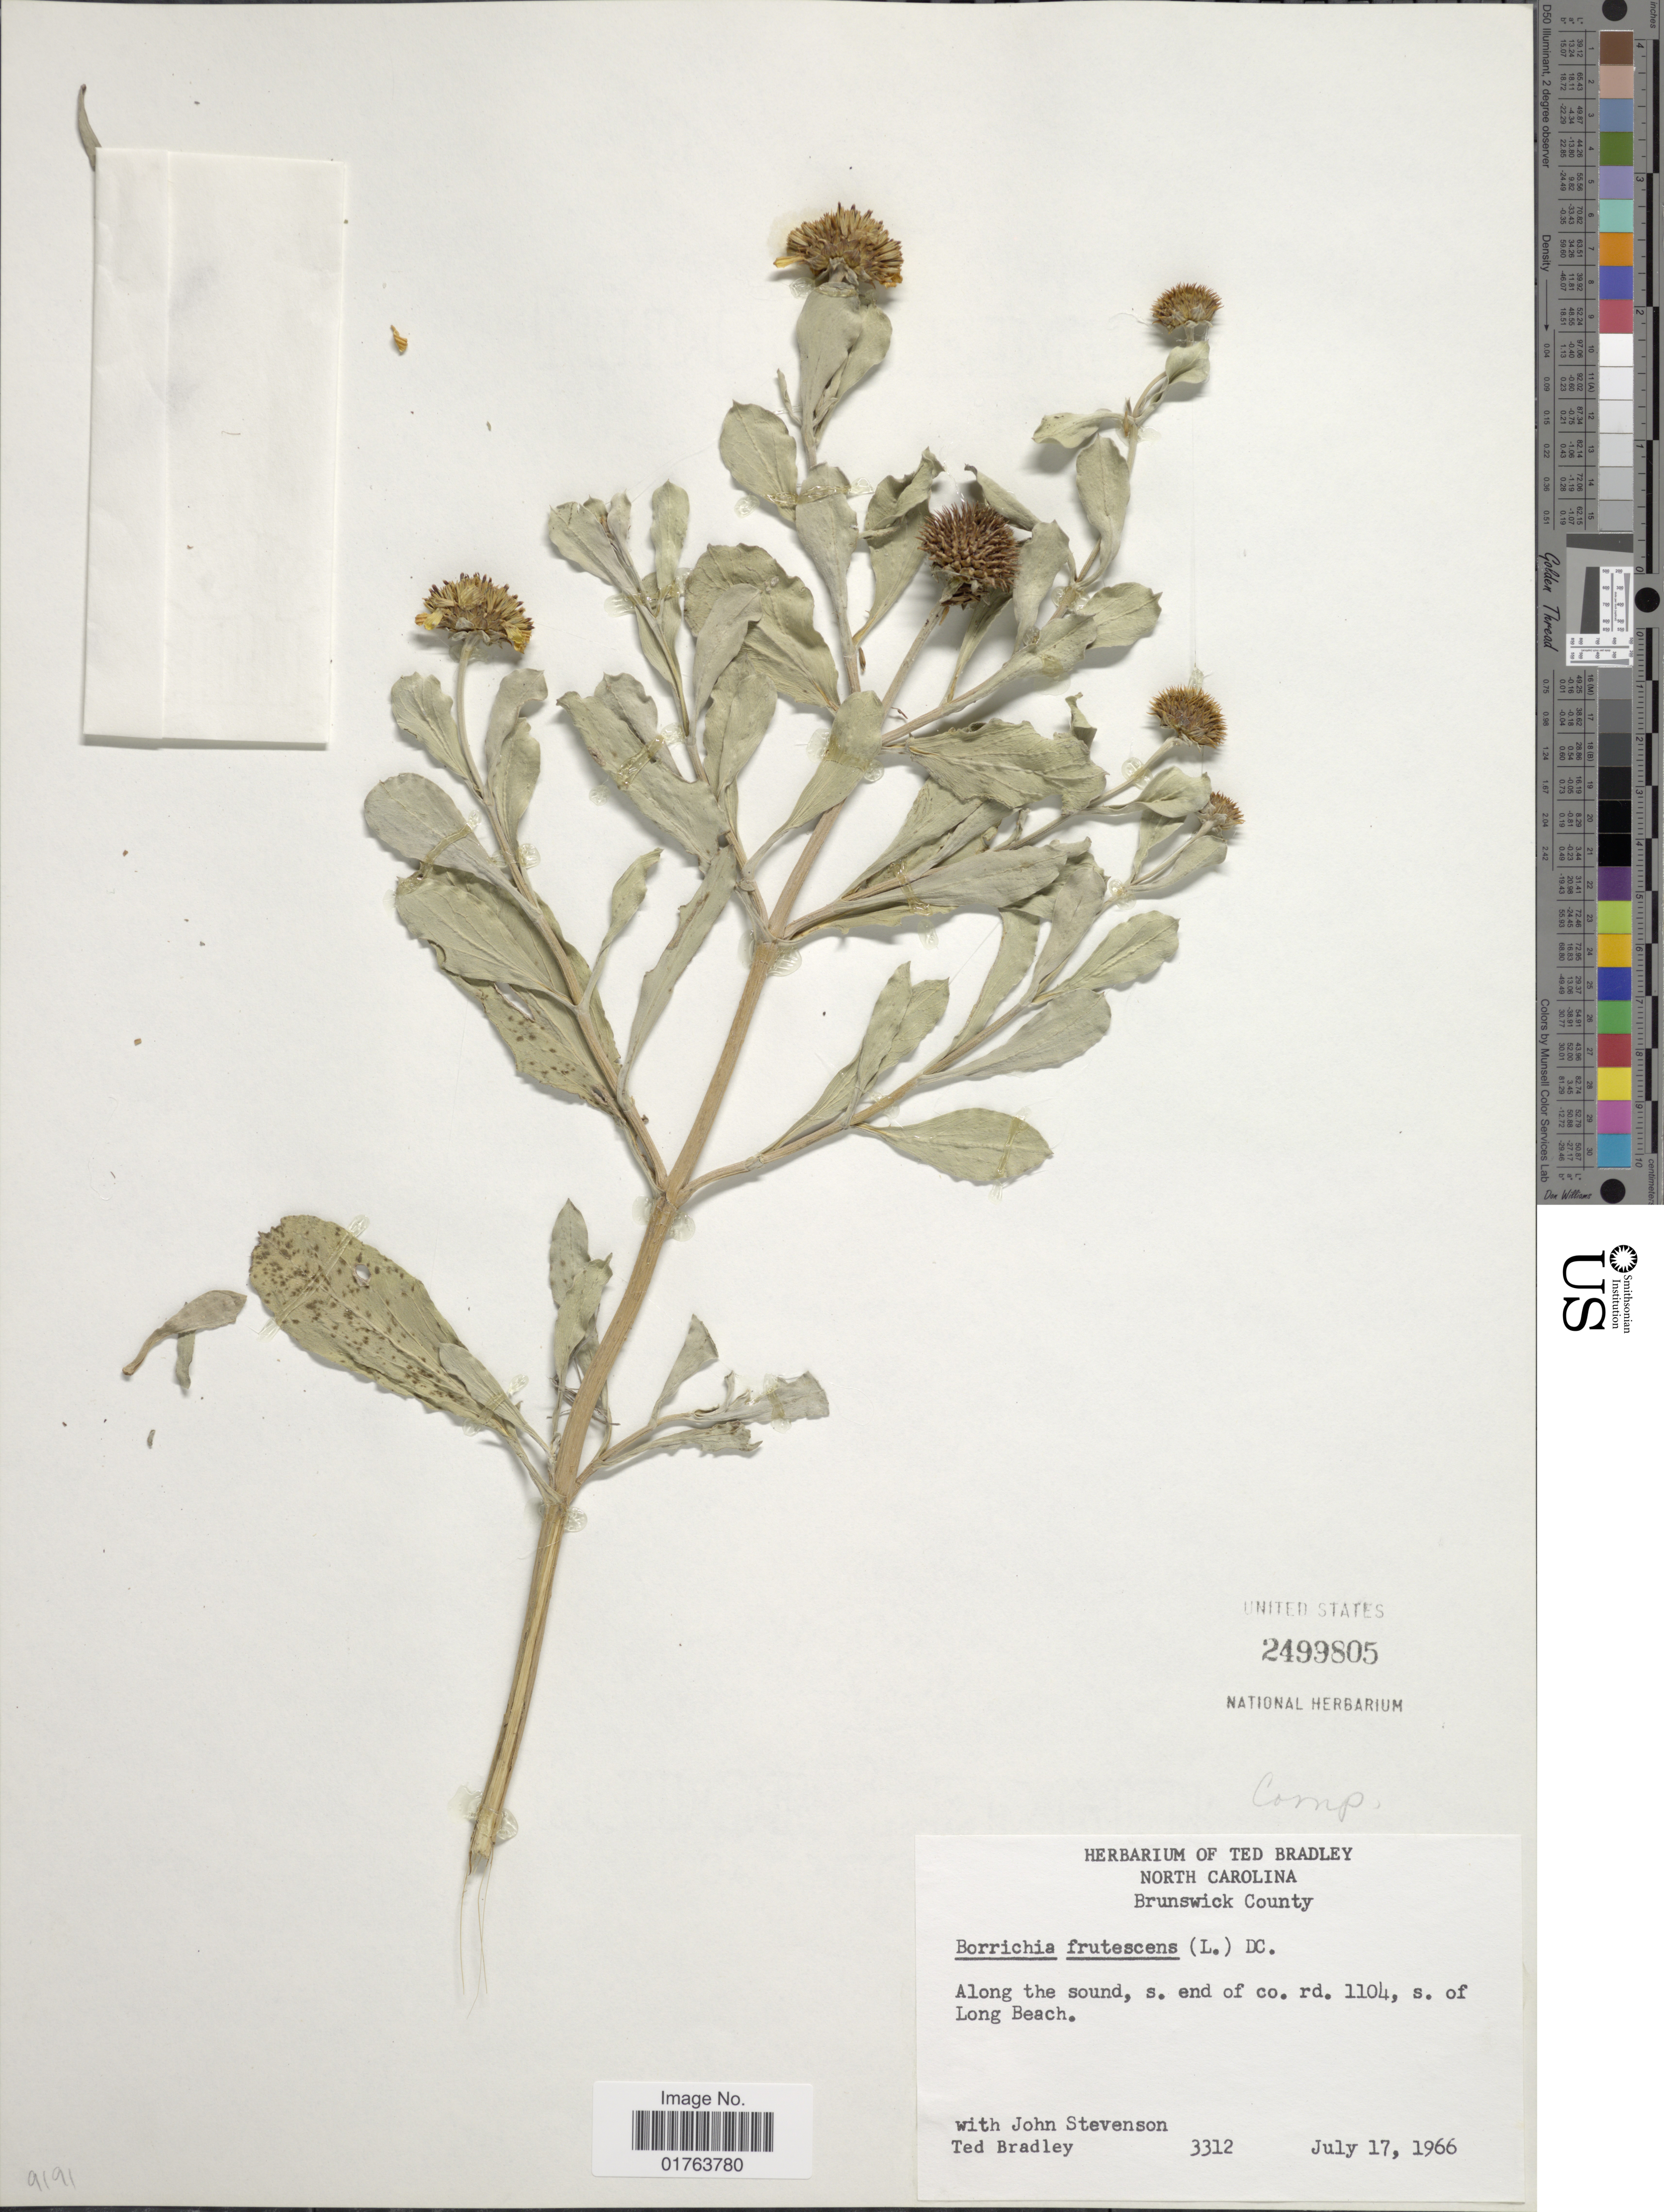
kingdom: Plantae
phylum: Tracheophyta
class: Magnoliopsida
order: Asterales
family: Asteraceae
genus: Borrichia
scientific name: Borrichia frutescens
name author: (L.) DC.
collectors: T. Bradley & J. Stevenson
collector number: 3312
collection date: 1966-07-17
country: United States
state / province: North Carolina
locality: North Carolina, Brunswick County, Along the sound, s. end of co. rd. 1104, s. of Long Beach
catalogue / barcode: US 2499805